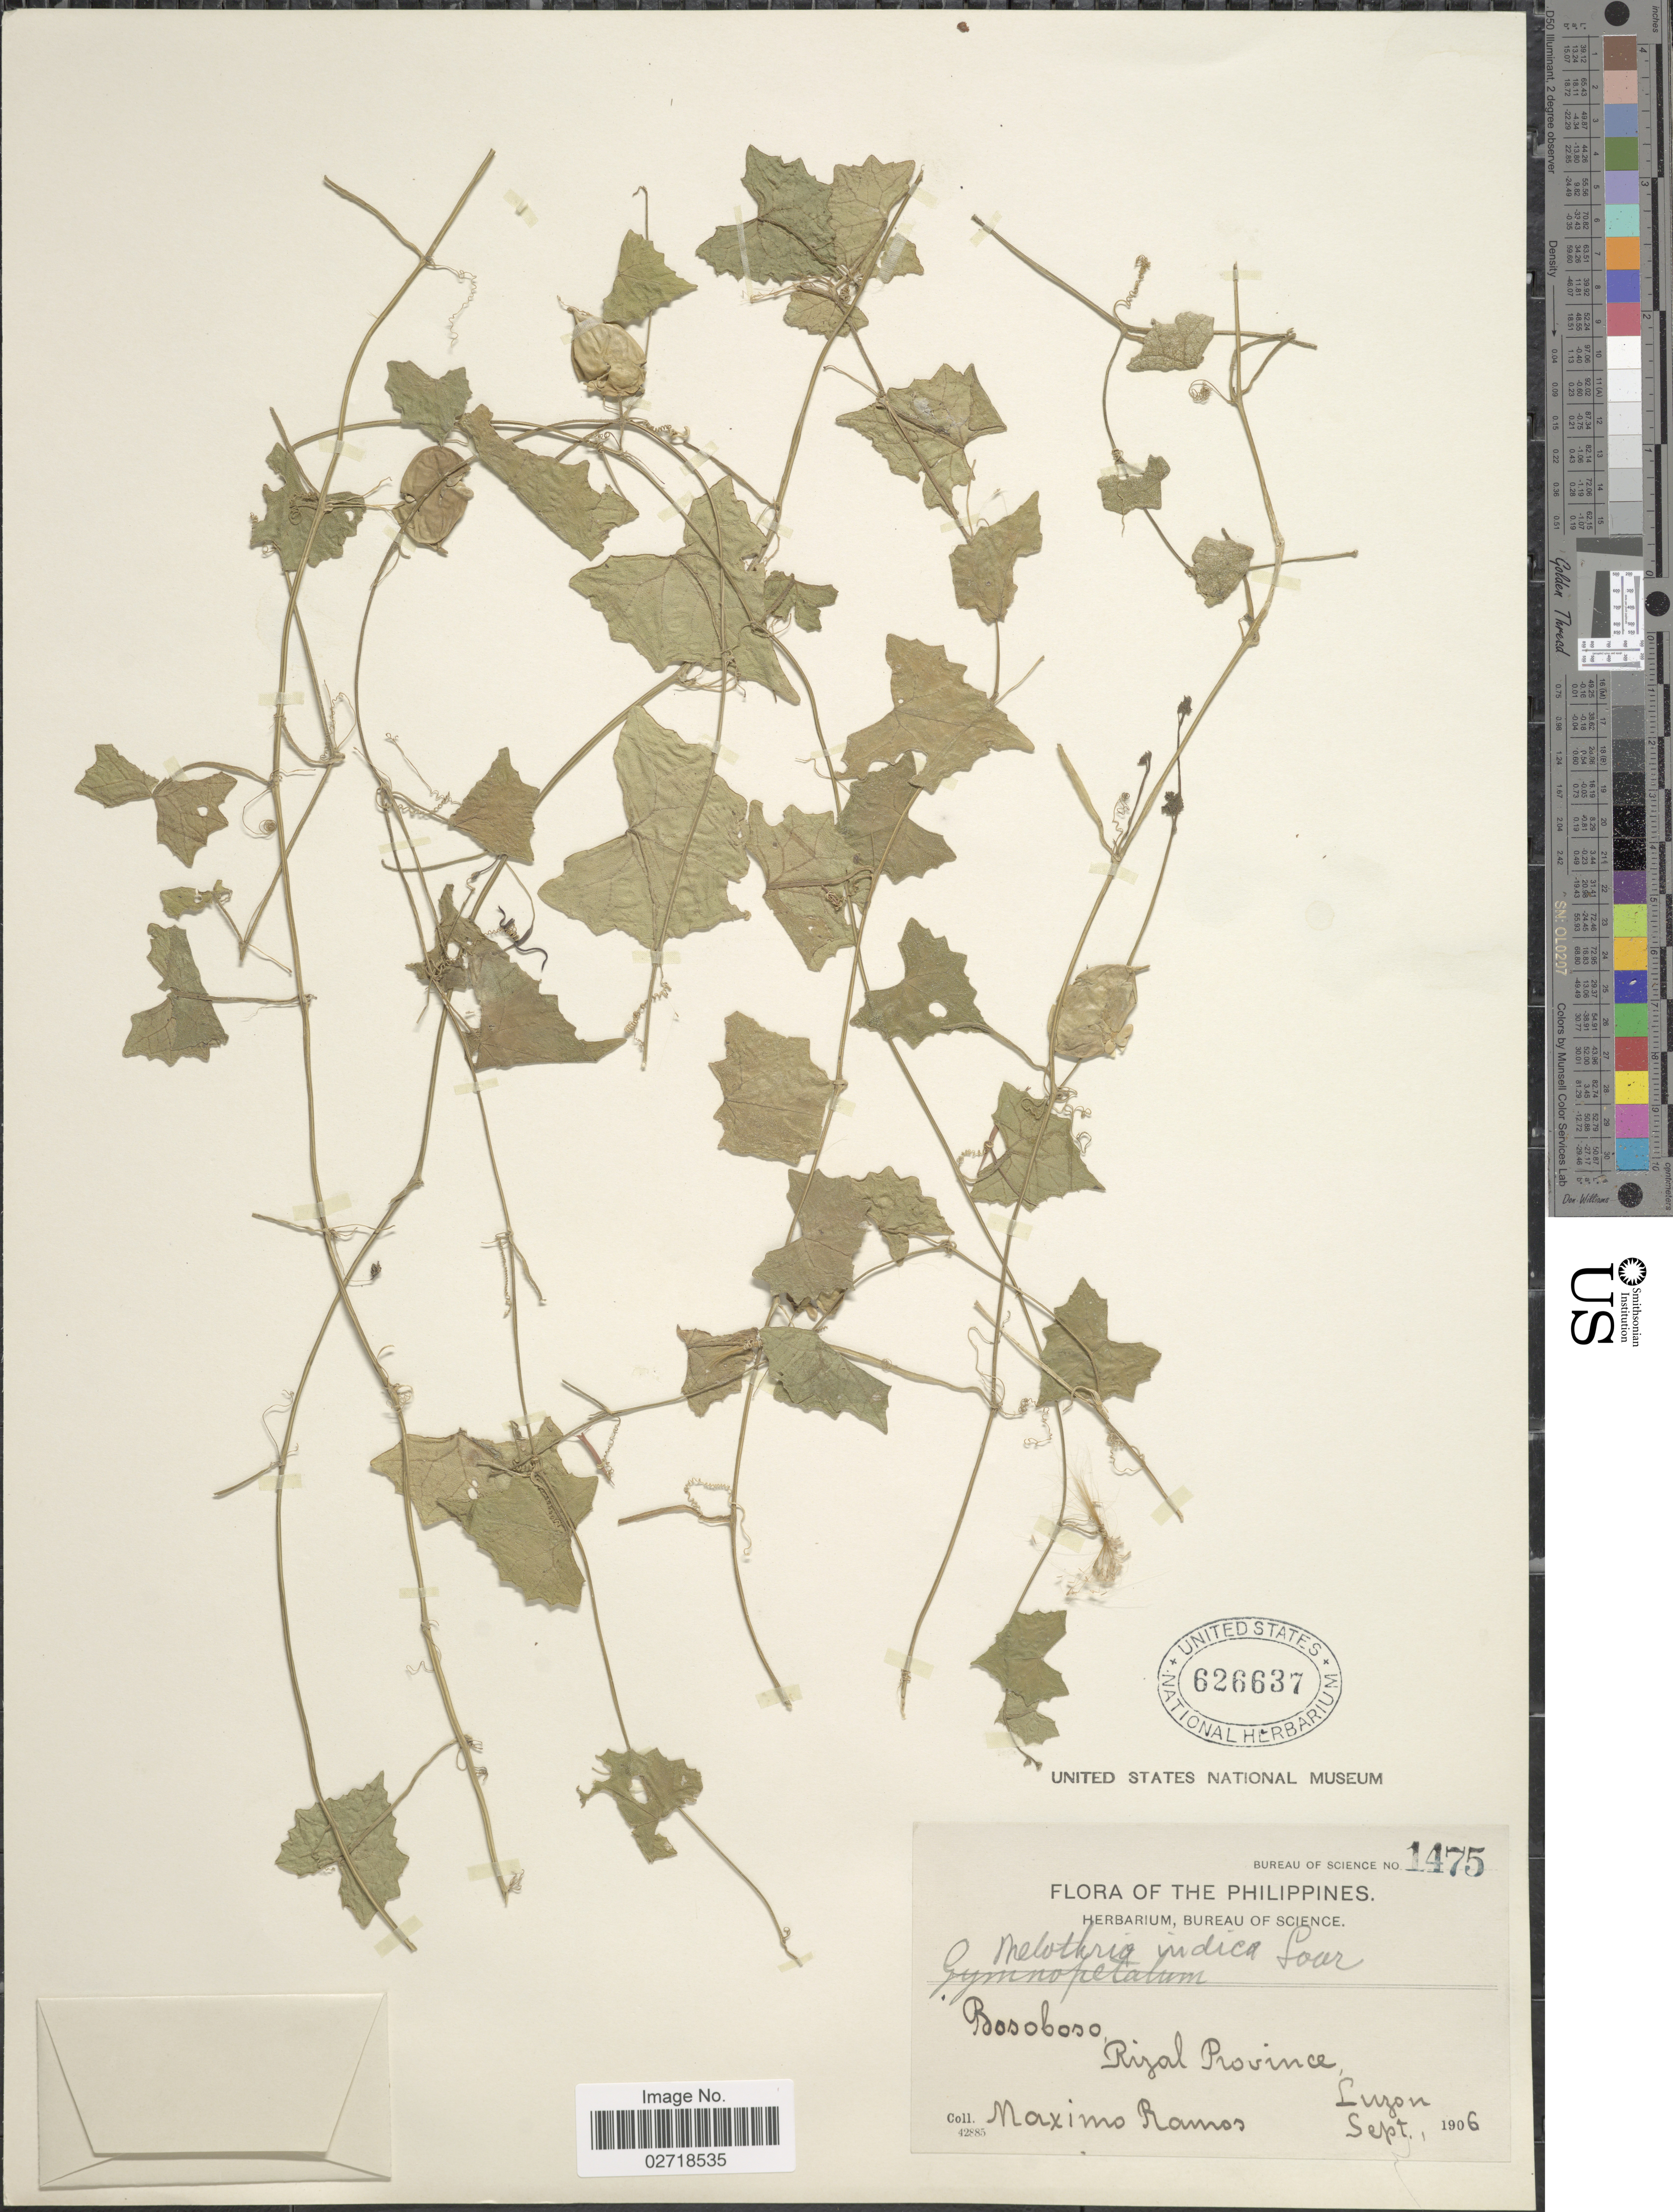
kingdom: Plantae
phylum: Tracheophyta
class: Magnoliopsida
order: Cucurbitales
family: Cucurbitaceae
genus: Zehneria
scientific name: Zehneria sp.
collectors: M. Ramos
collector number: Bureau of Science 1475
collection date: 1906-09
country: Philippines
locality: Bosoboso, Rizal Province, Luzon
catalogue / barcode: US 626637